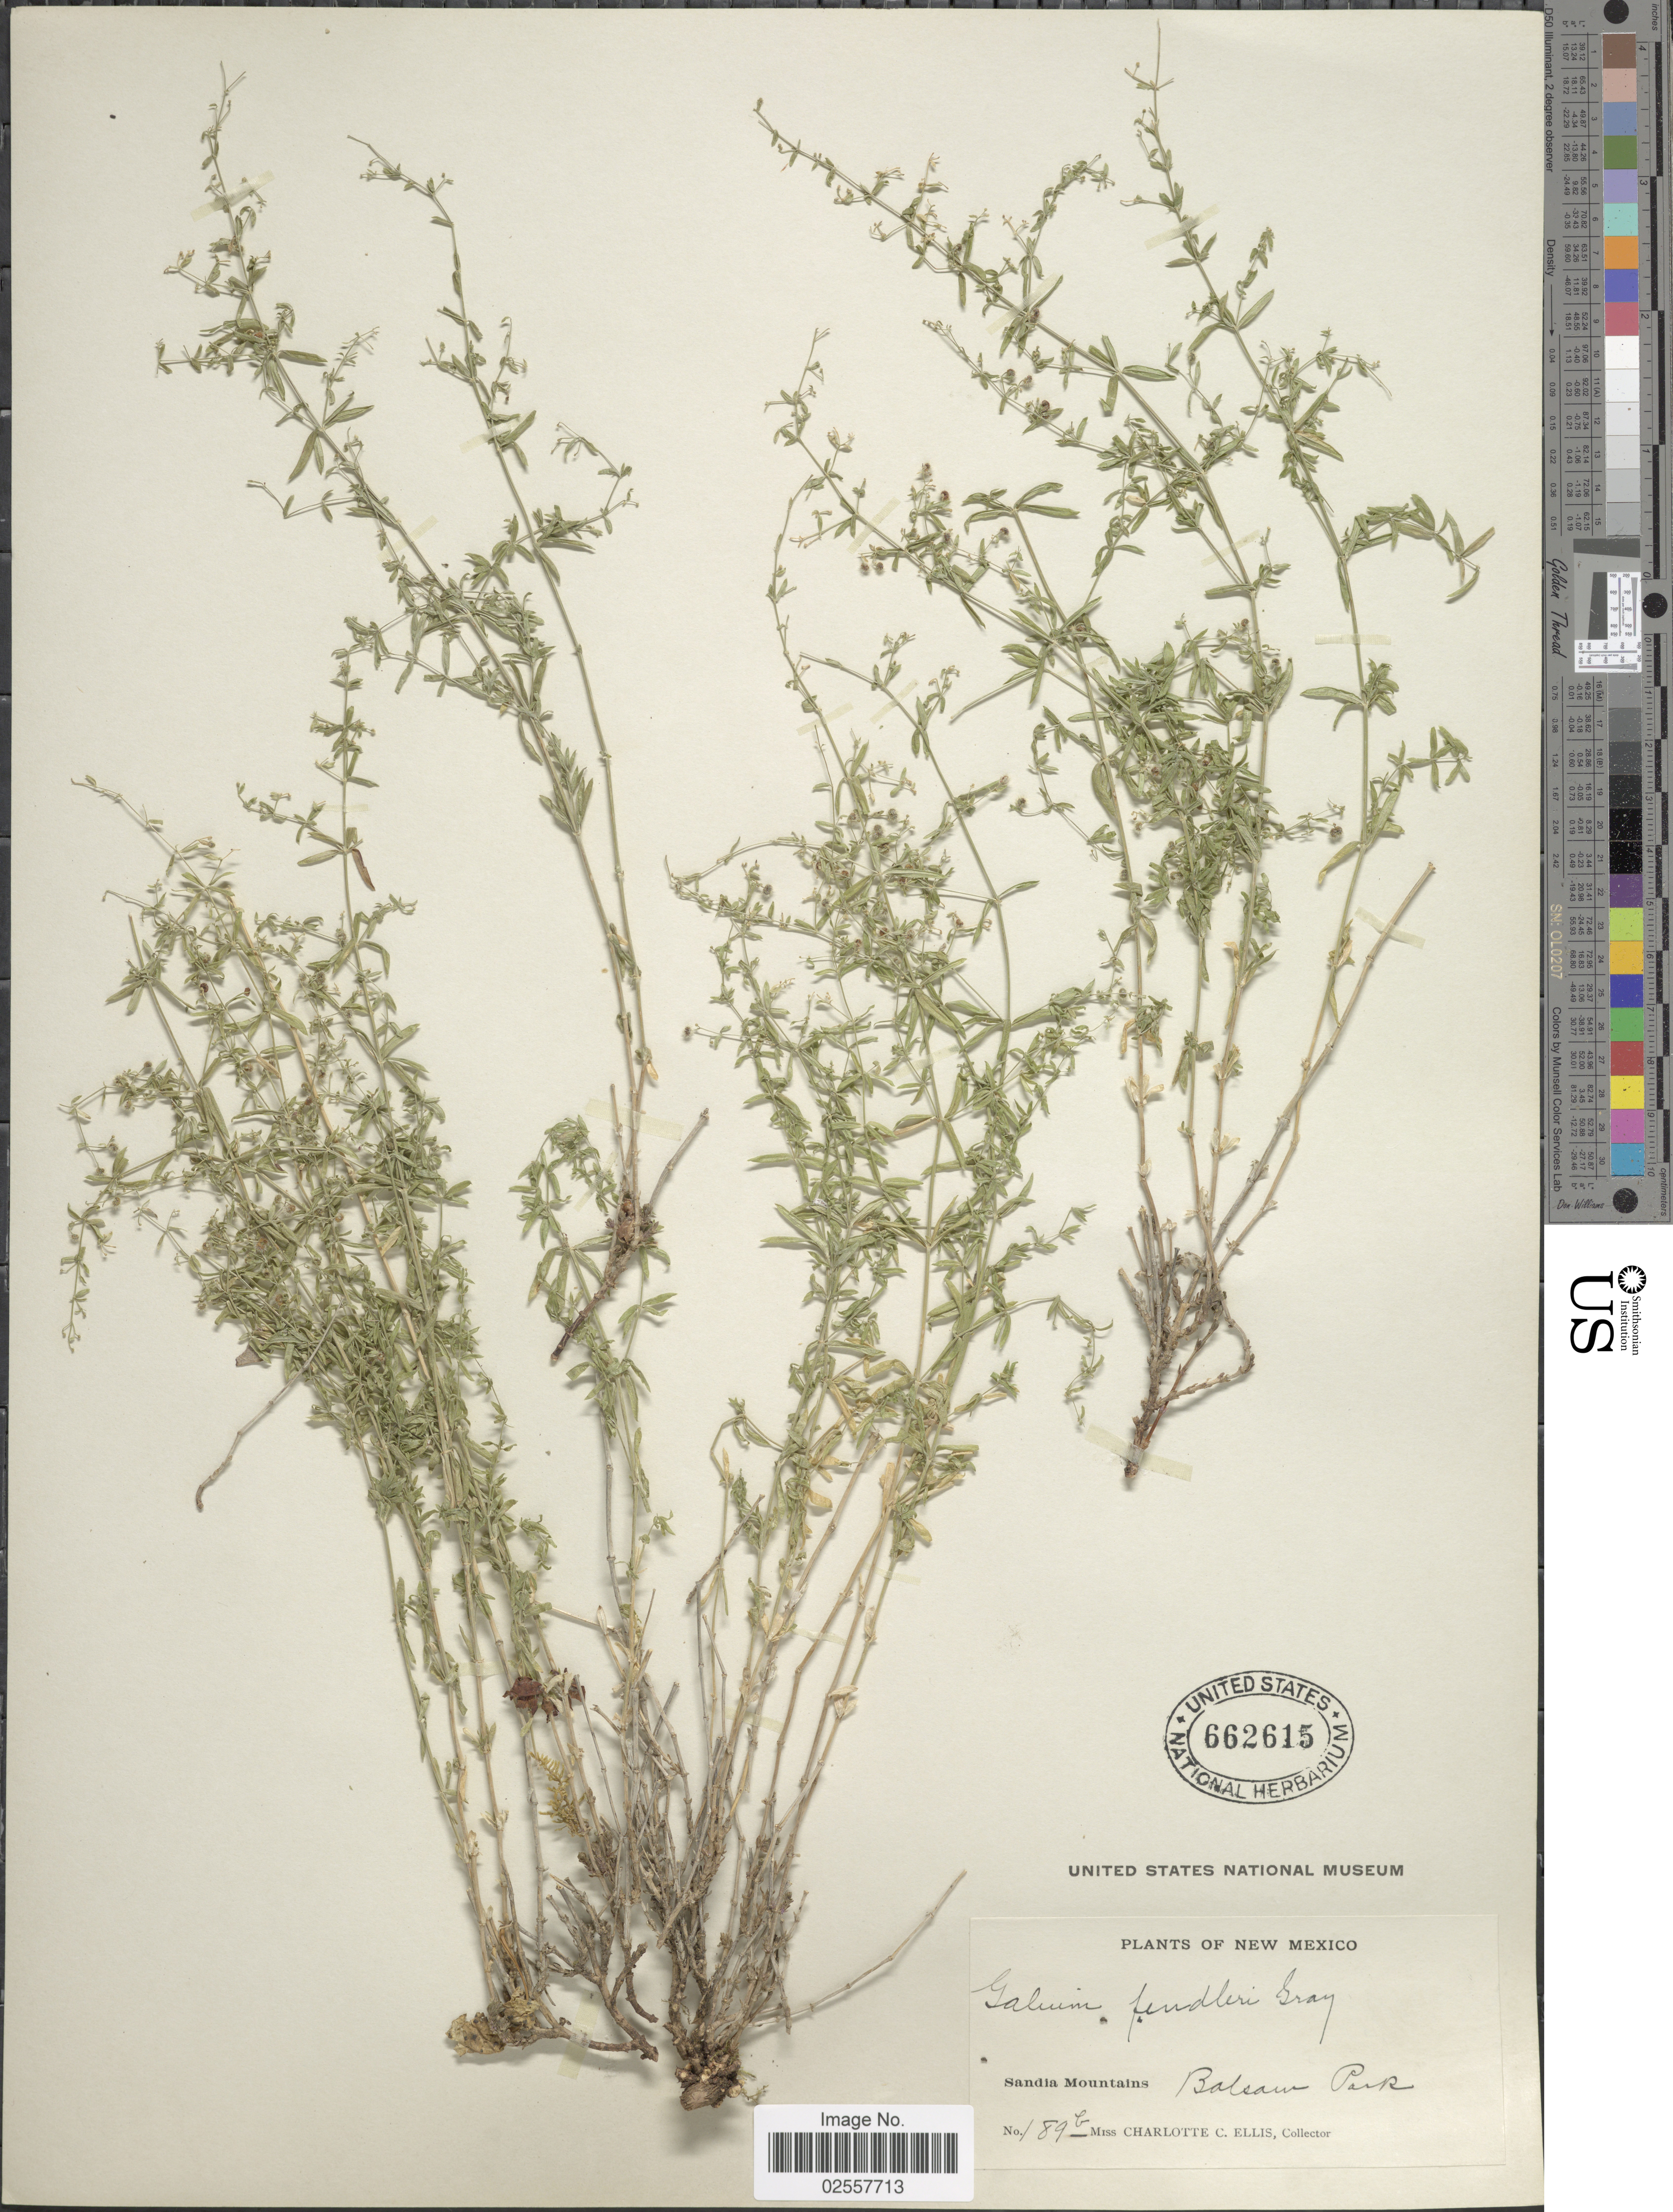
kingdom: Plantae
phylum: Tracheophyta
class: Magnoliopsida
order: Gentianales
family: Rubiaceae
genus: Galium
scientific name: Galium fendleri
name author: A. Gray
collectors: C. C. Ellis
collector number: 189b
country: United States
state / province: New Mexico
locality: Sandia Mountains. Balsaw Park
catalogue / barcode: US 662615